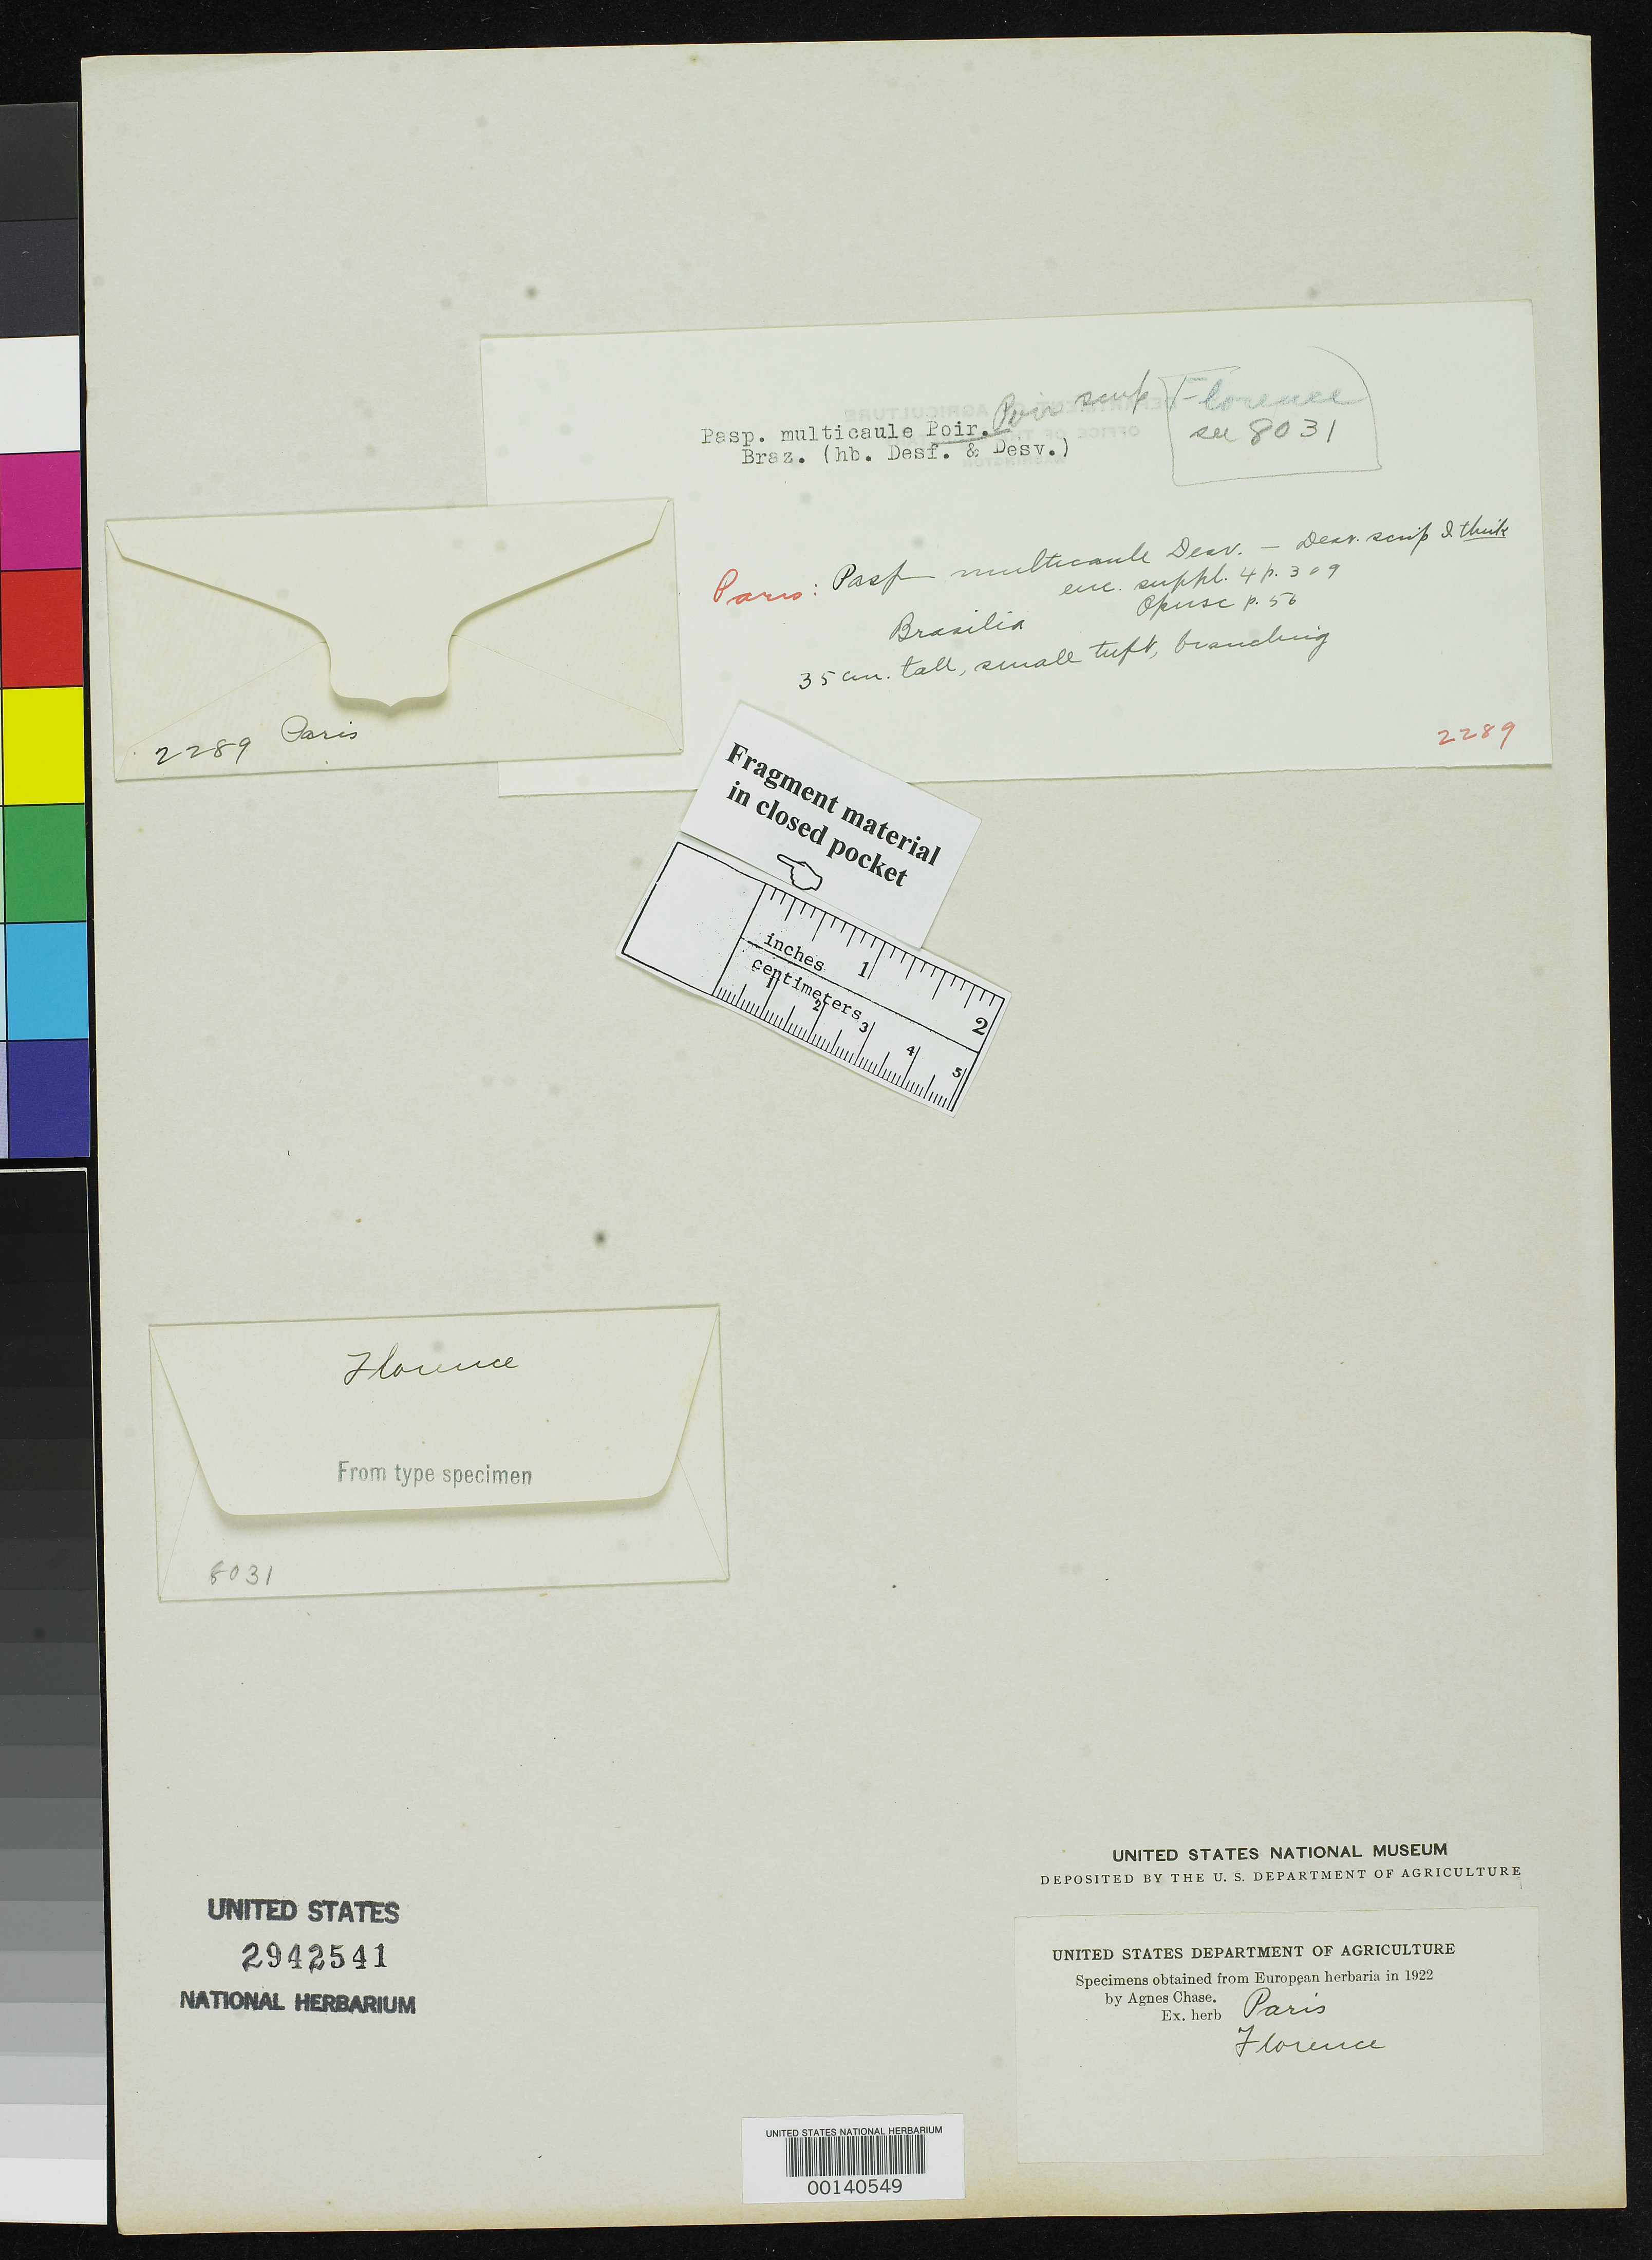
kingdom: Plantae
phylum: Tracheophyta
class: Liliopsida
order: Poales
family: Poaceae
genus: Paspalum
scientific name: Paspalum multicaule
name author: Poir. in Lam.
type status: Type Fragment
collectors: R. L. Desfontaines & N. A. Desvaux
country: Brazil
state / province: Minas Gerais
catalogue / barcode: US 2942541